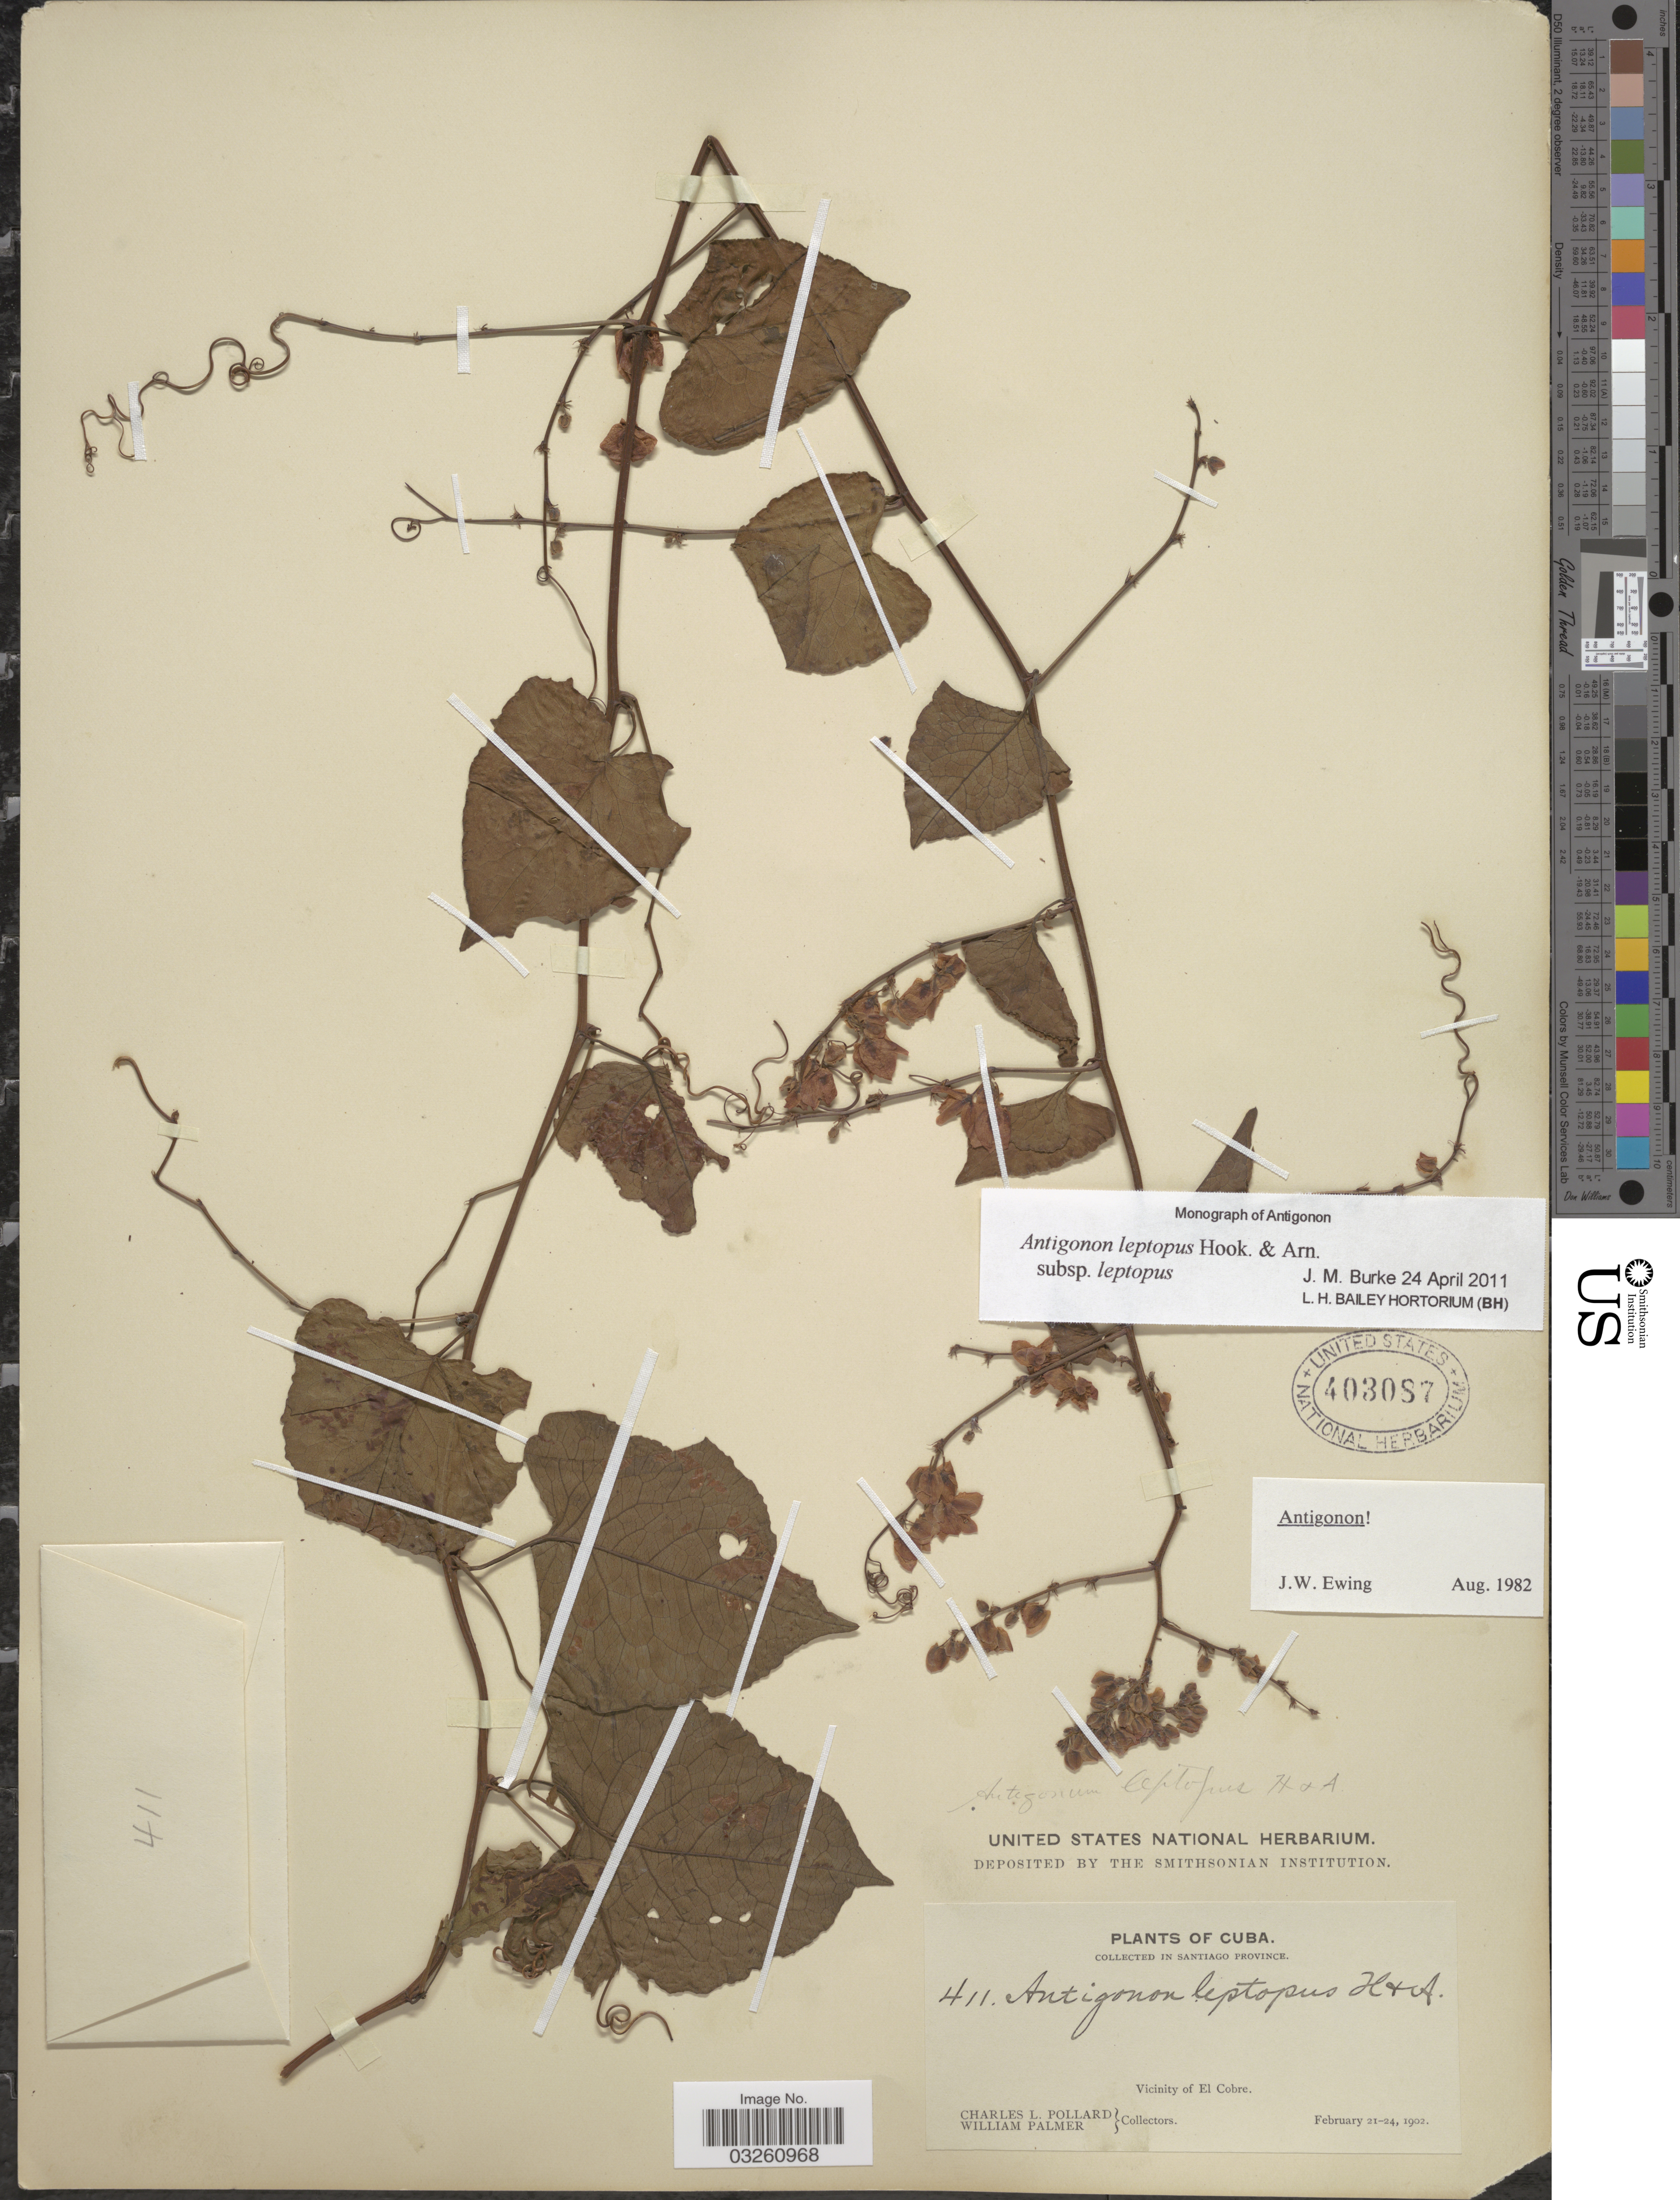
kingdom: Plantae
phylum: Tracheophyta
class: Magnoliopsida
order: Caryophyllales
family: Polygonaceae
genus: Antigonon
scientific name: Antigonon leptopus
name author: Hook. & Arn.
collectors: C. L. Pollard & W. Palmer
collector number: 411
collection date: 1902-02-21/1902-02-24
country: Cuba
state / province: Santiago de Cuba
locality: In Santiago Province. Vicinity of El Cobre.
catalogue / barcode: US 403087